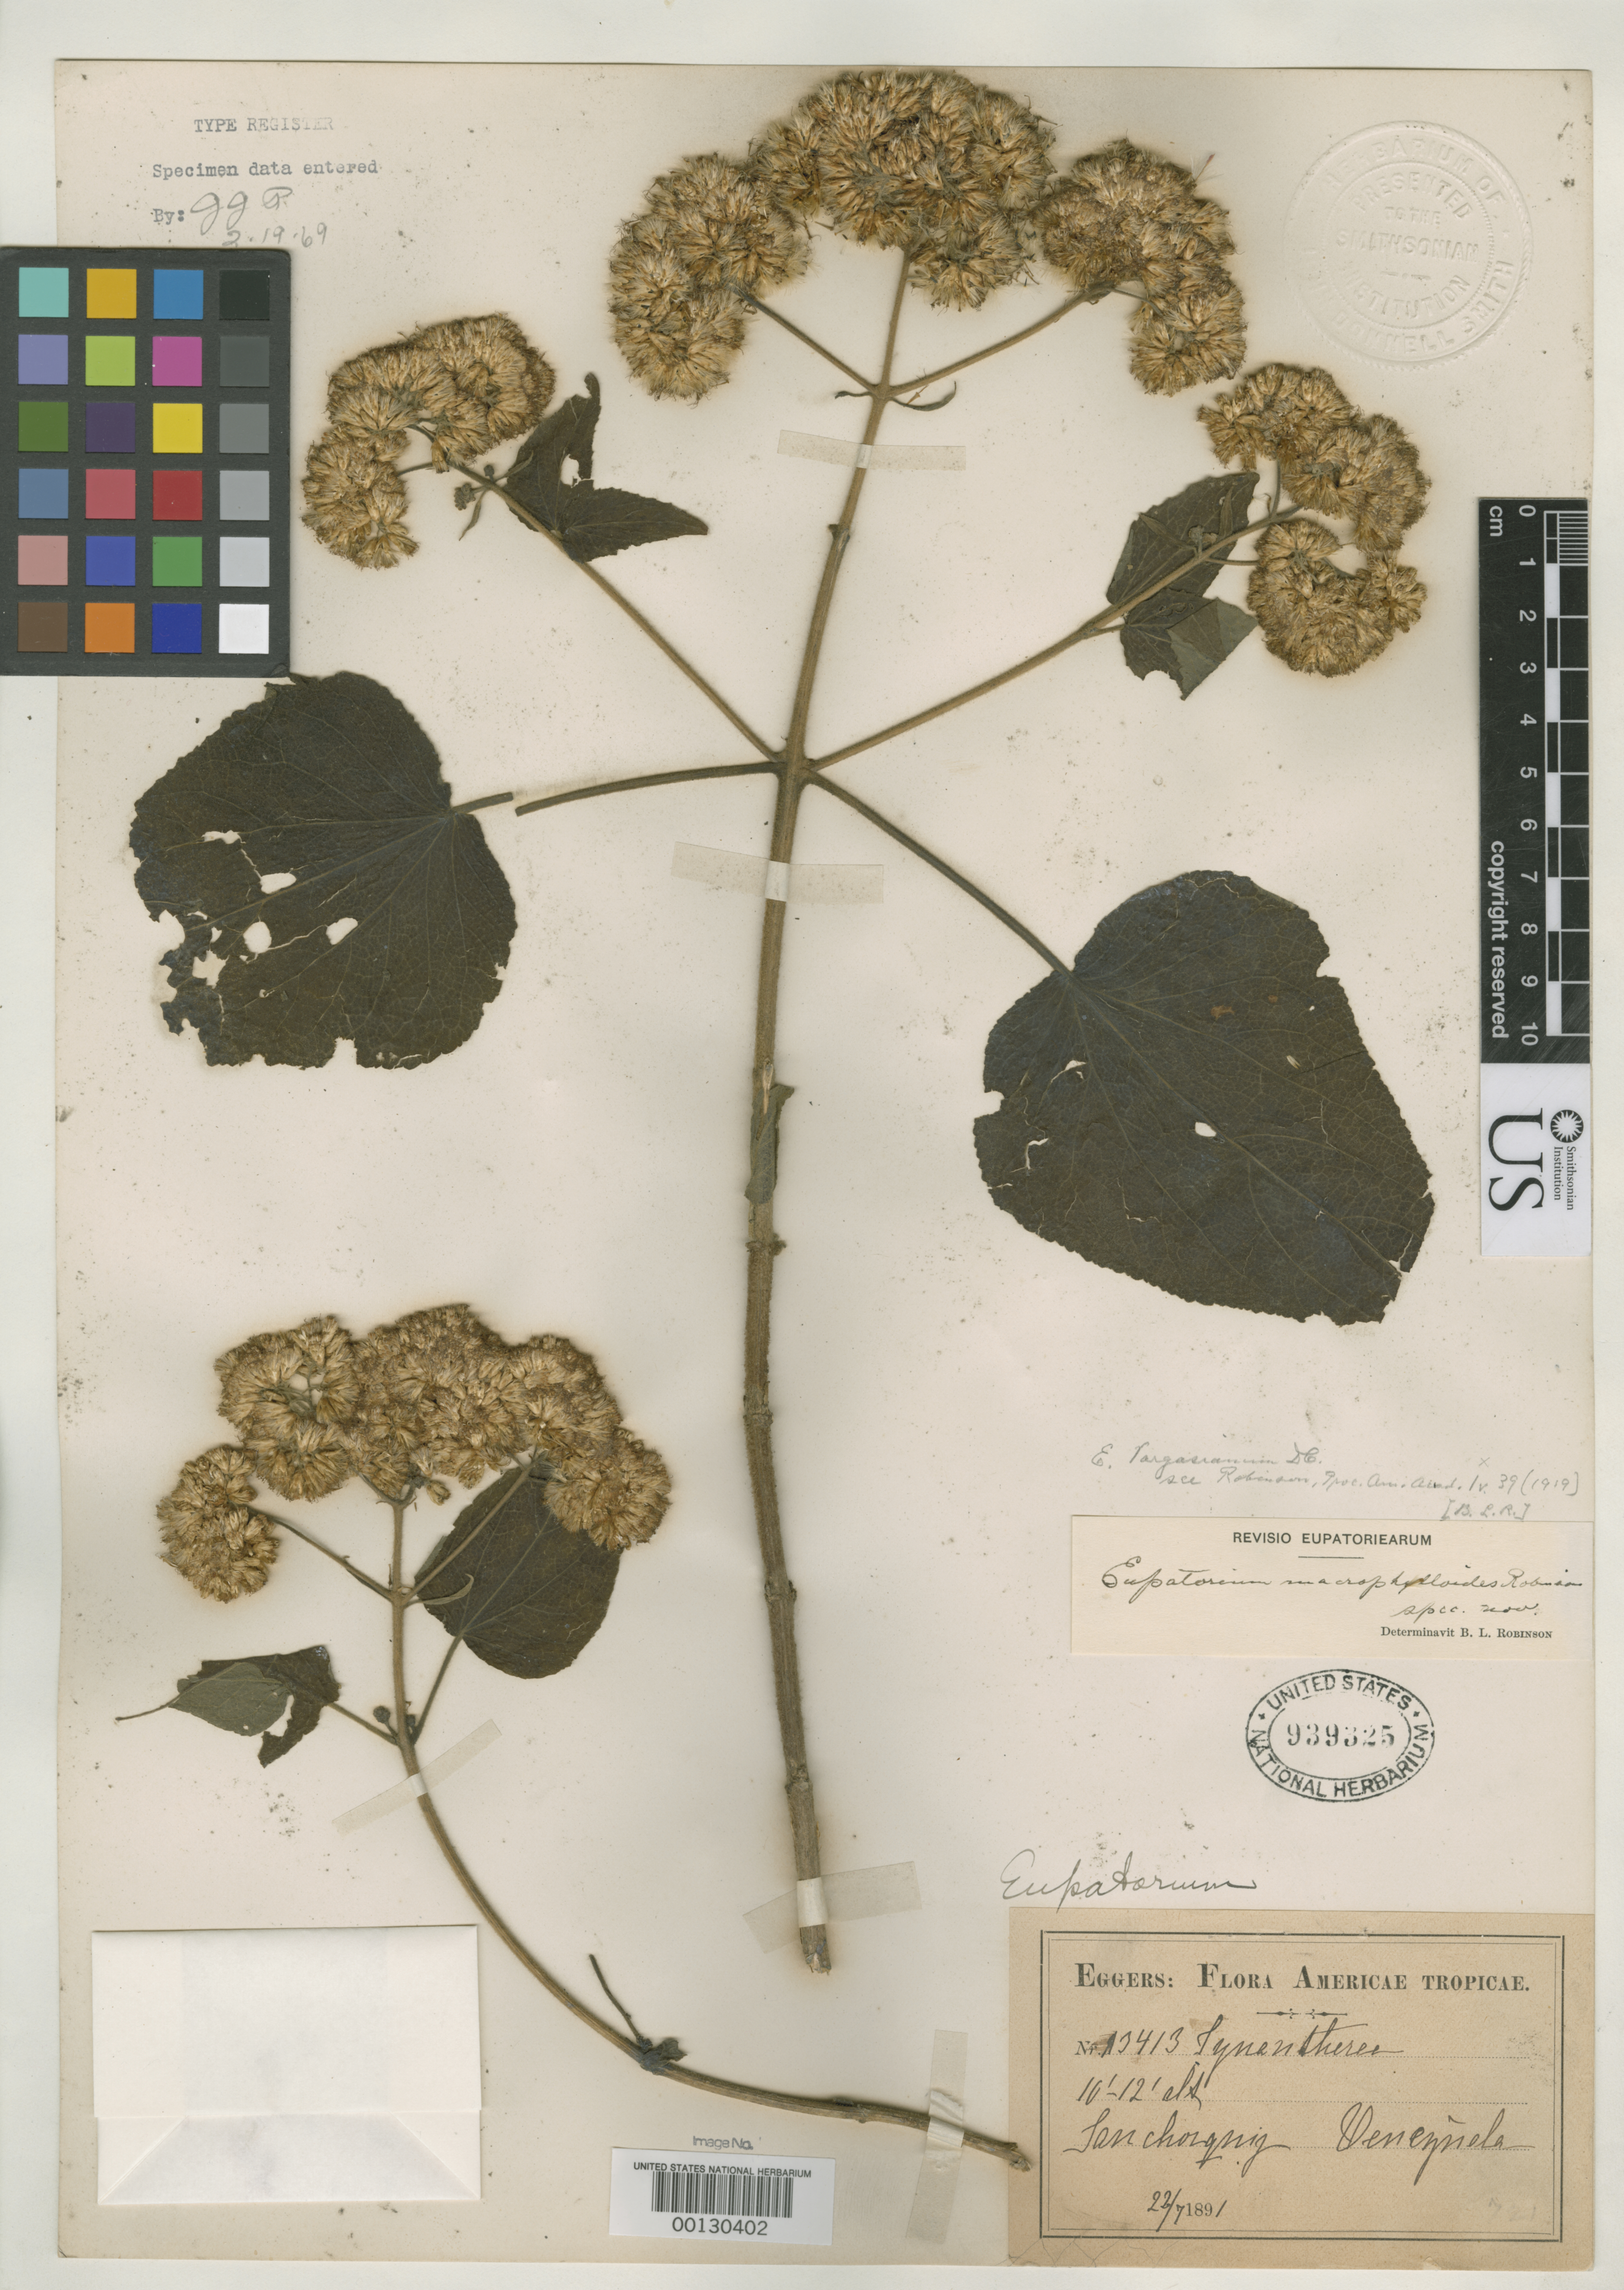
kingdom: Plantae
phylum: Tracheophyta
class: Magnoliopsida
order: Asterales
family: Asteraceae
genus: Eupatorium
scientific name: Eupatorium macrophylloides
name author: B.L. Rob.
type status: Holotype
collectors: H. F. A. von Eggers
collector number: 13413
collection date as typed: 22 Jul 1891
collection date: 1891-07-22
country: Venezuela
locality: Sanchorquig.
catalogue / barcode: US 939325